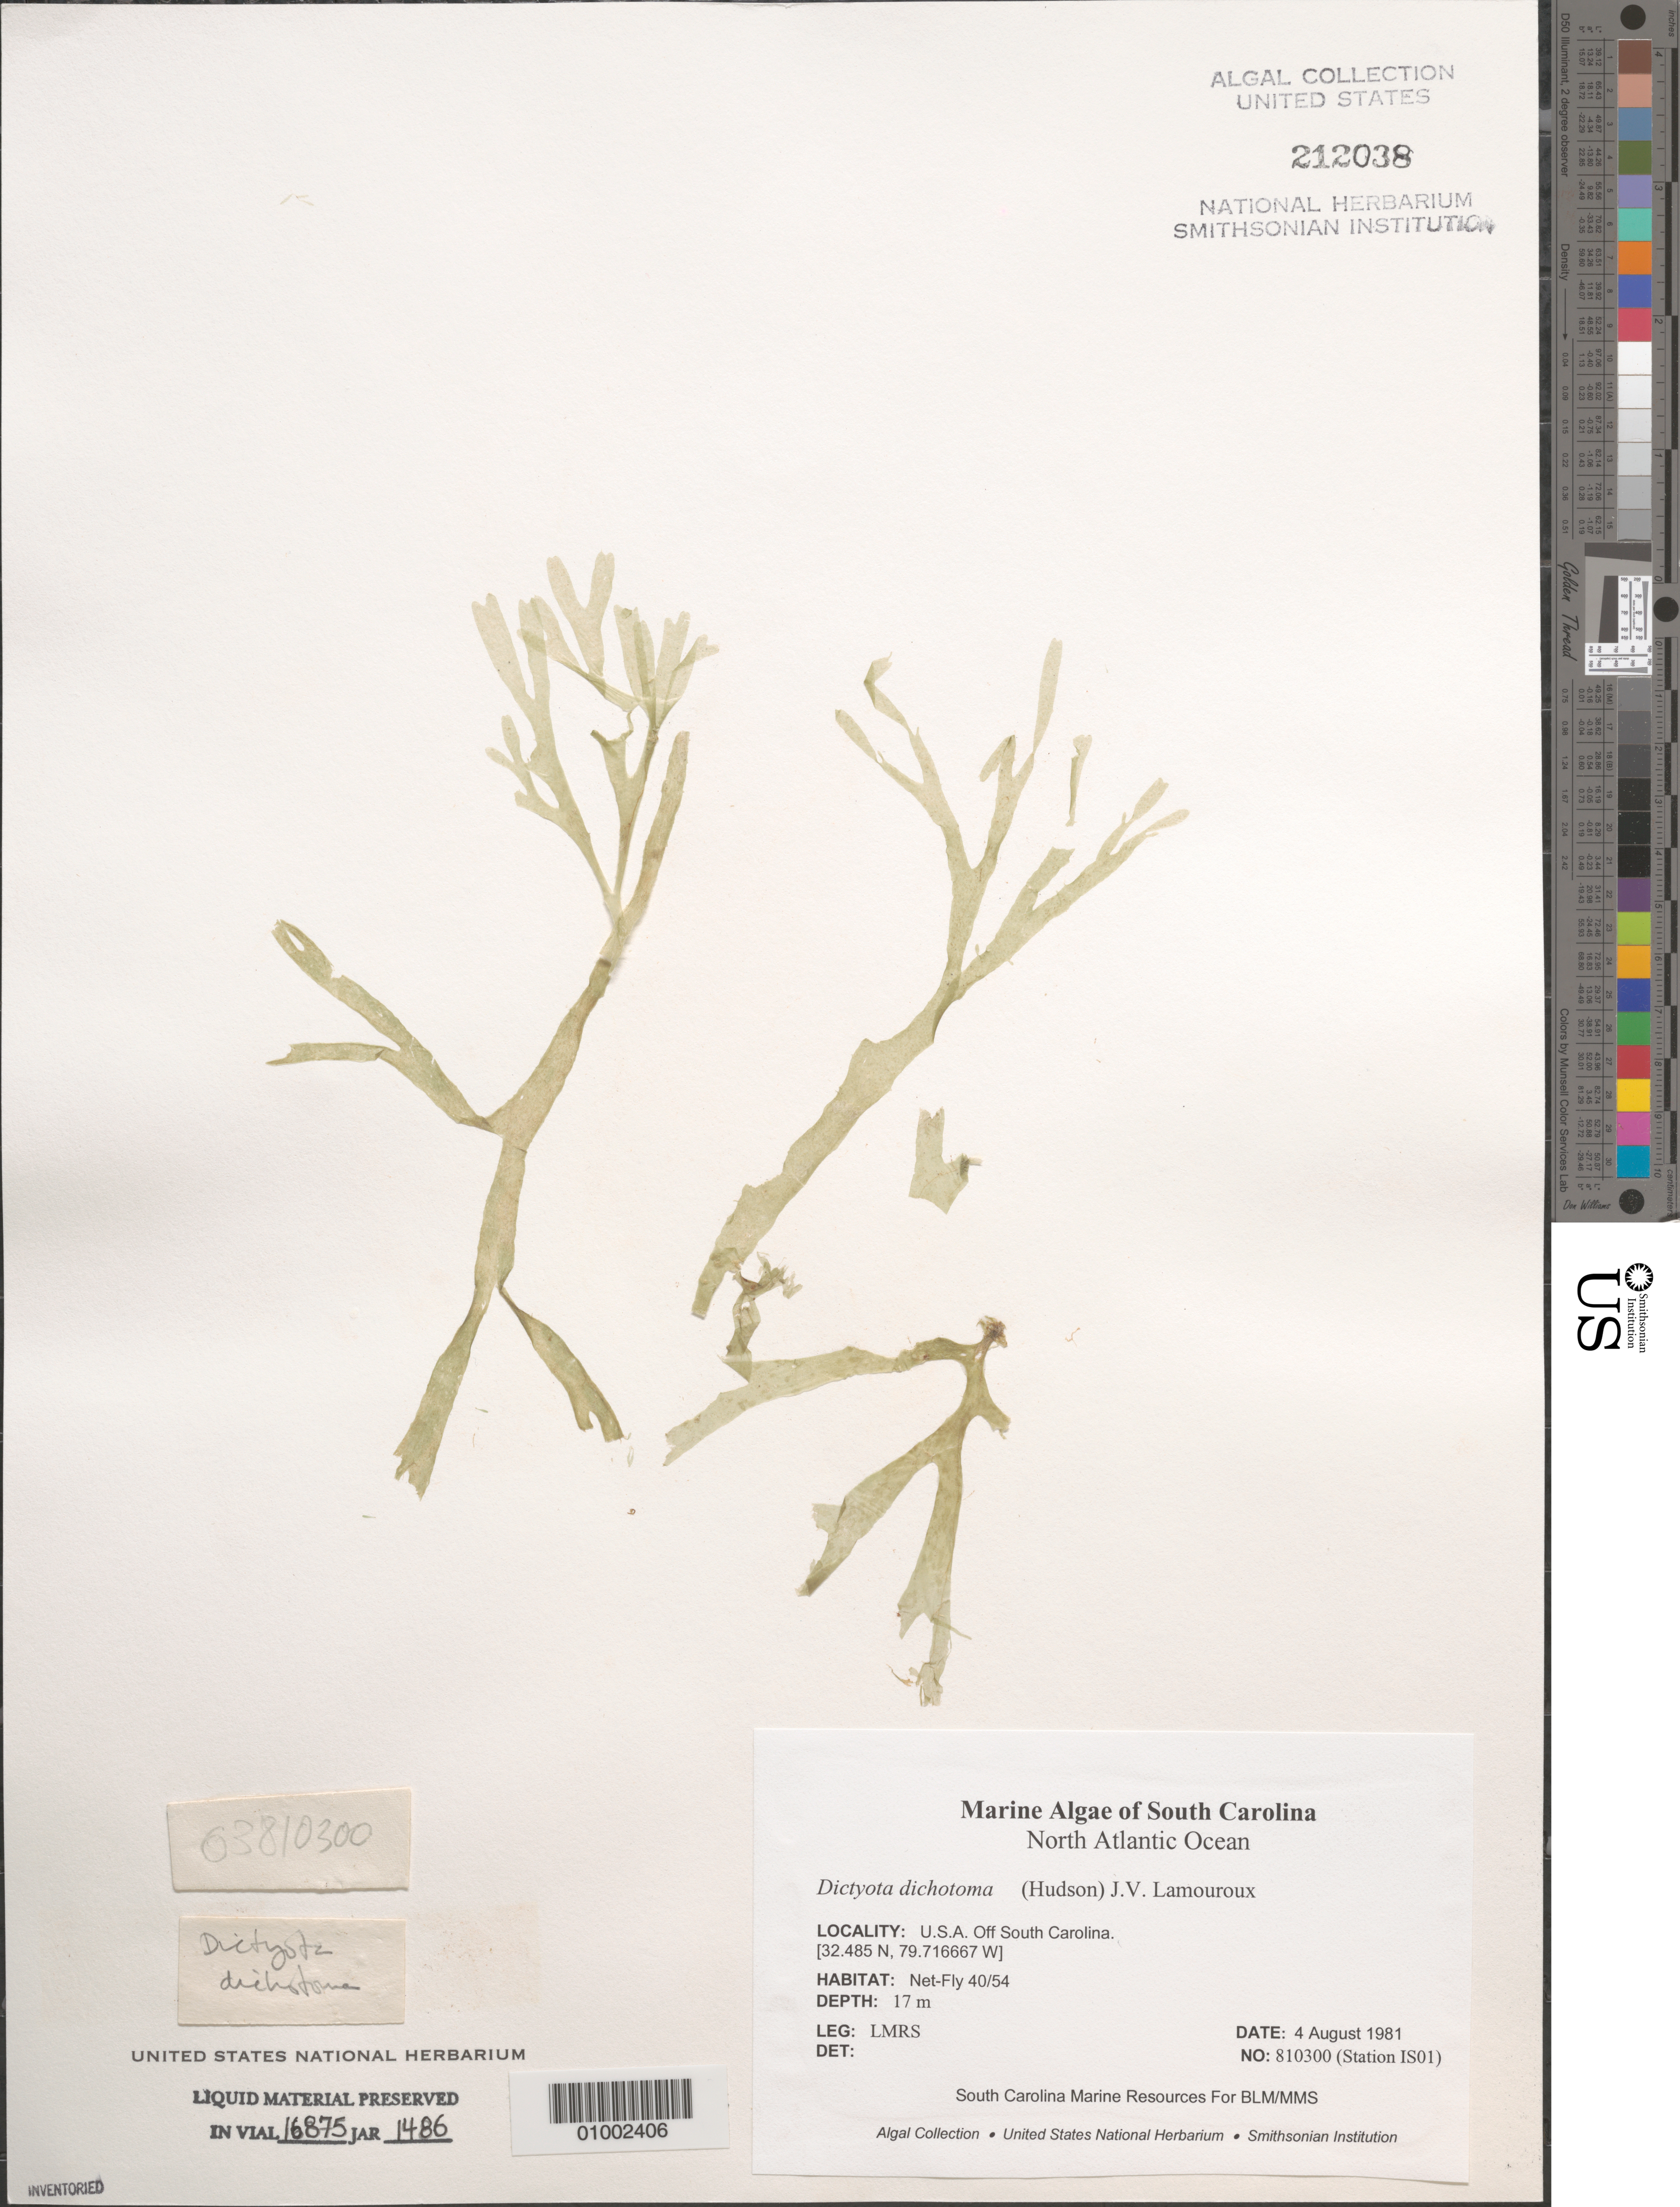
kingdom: Chromista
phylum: Ochrophyta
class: Phaeophyceae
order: Dictyotales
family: Dictyotaceae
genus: Dictyota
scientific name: Dictyota dichotoma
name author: (Huds.) J.V.Lamouroux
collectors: LMRS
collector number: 818300 (Station IS05)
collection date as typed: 04 Aug 1981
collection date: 1981-08-04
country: United States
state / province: South Carolina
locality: North Atlantic Ocean off South Carolina coast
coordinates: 32.485 N, 79.716667 W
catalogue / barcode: US 212038